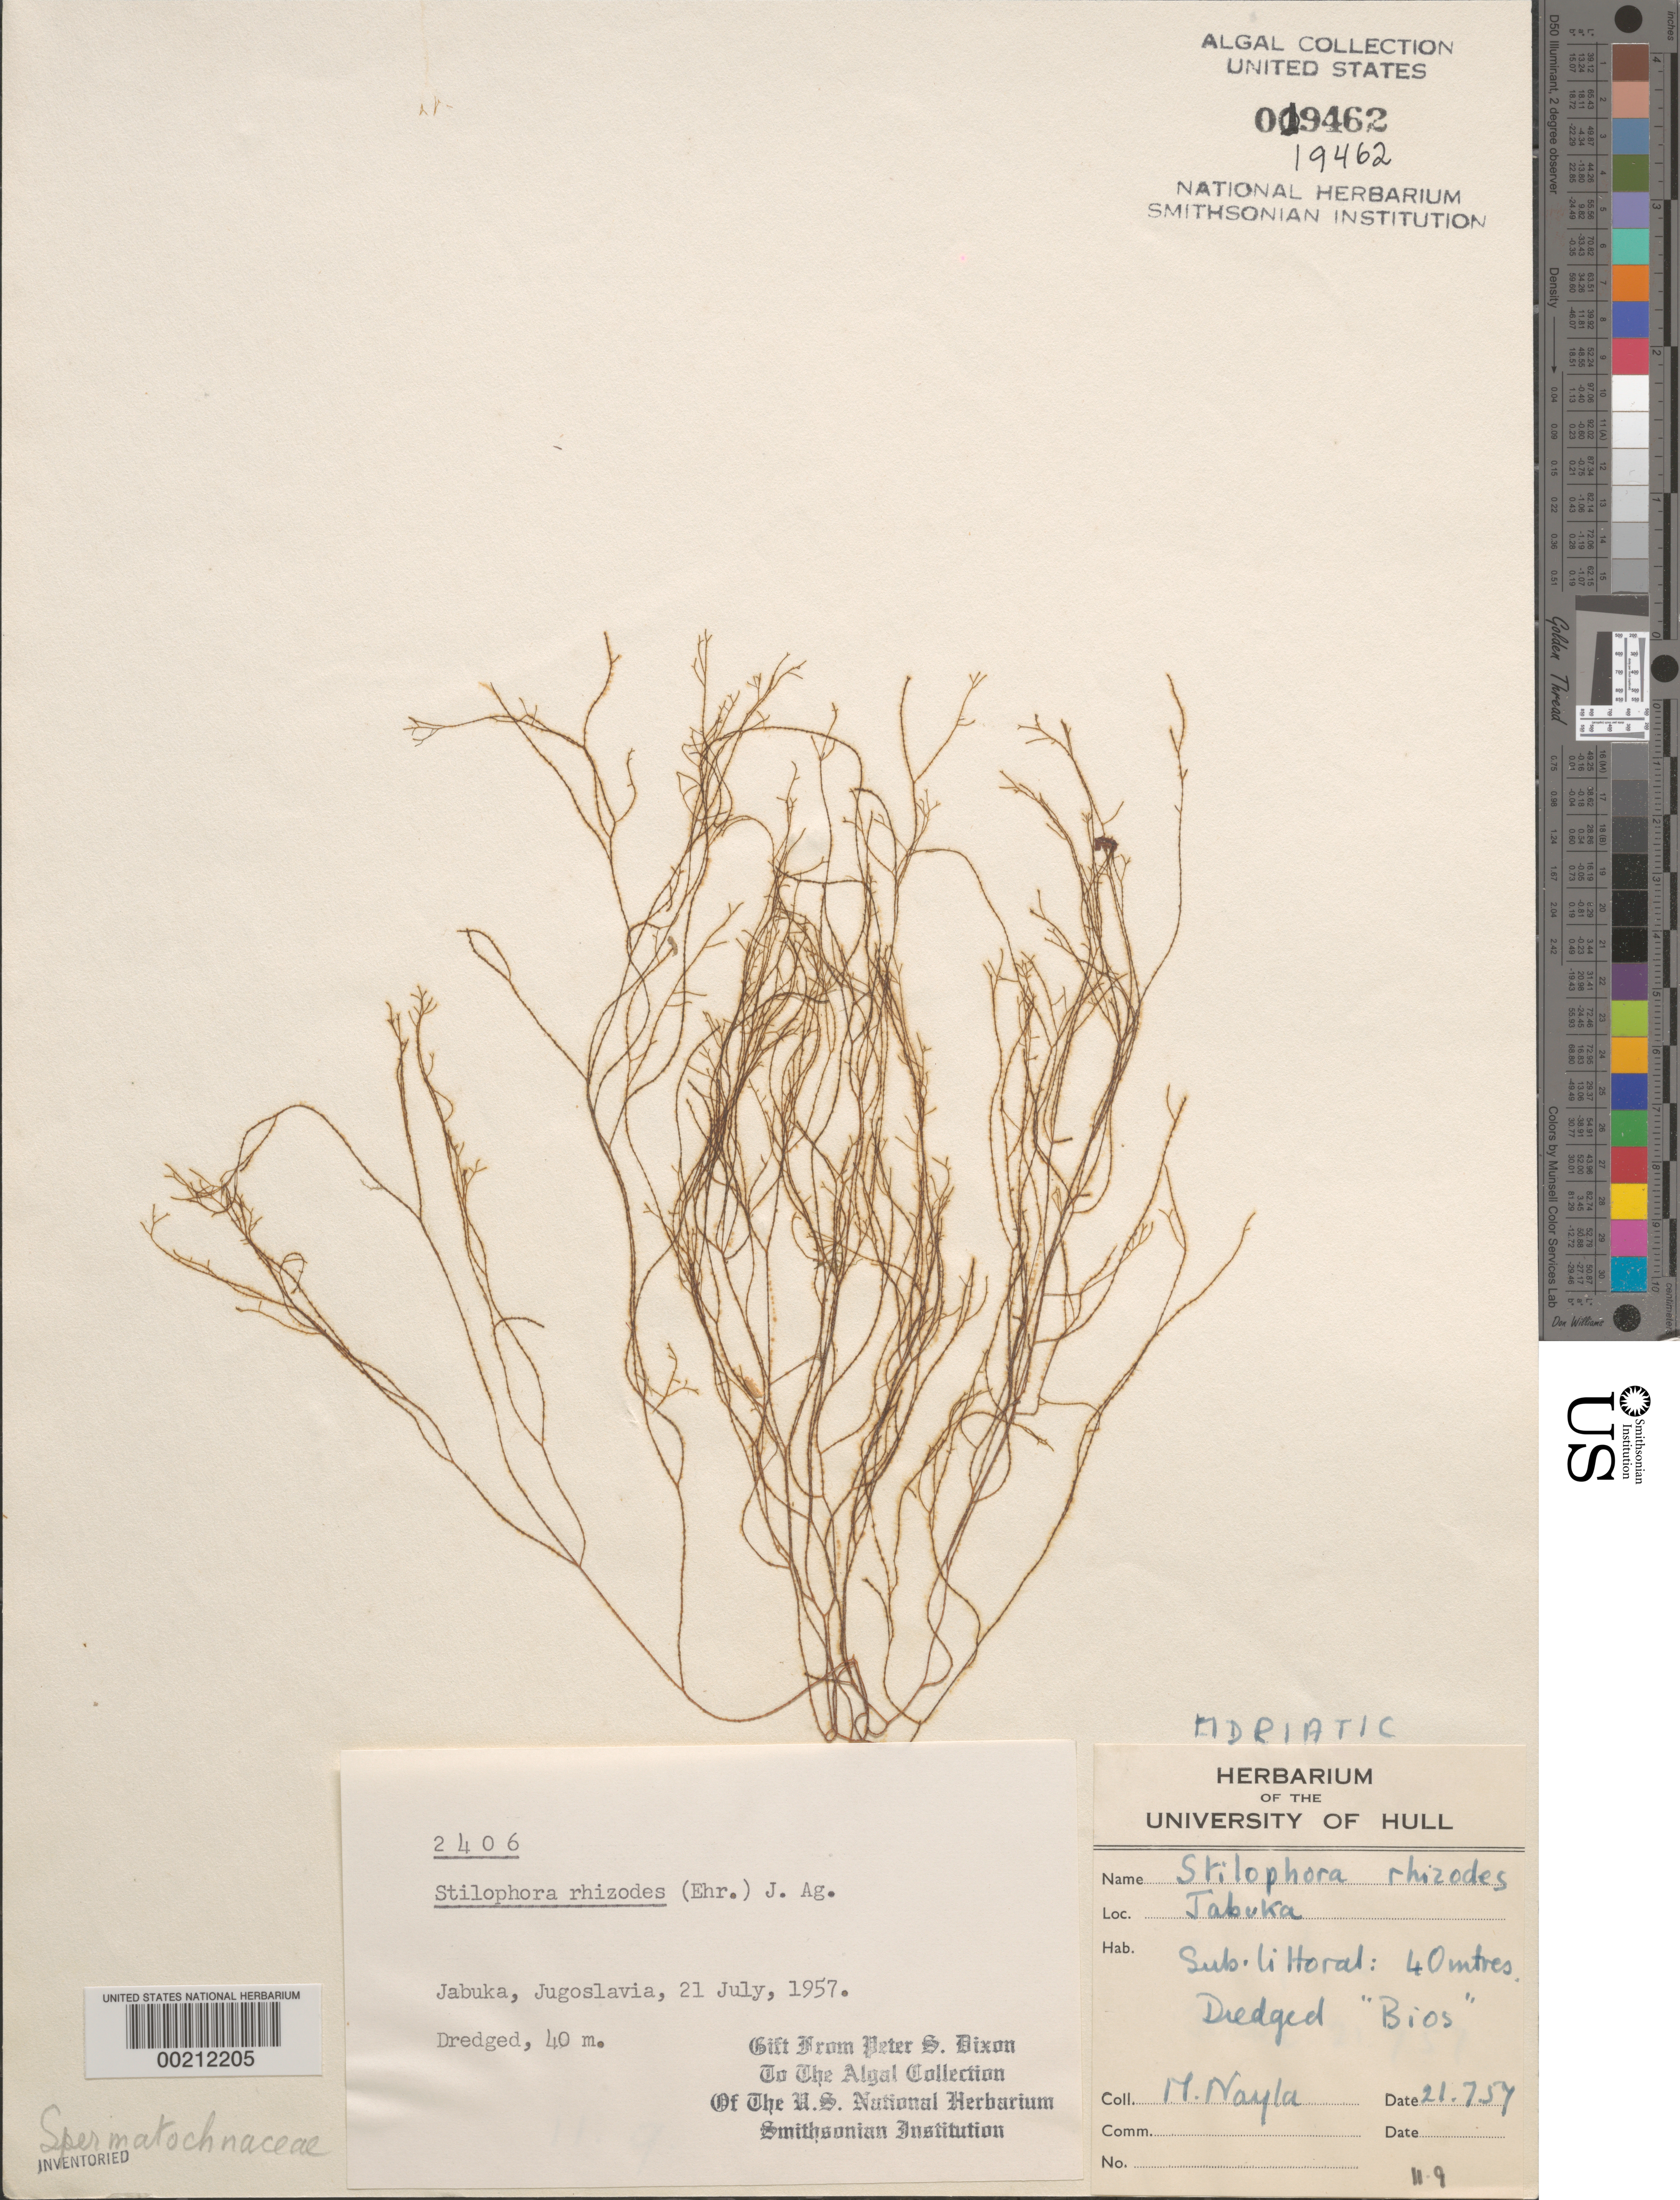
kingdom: Chromista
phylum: Ochrophyta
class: Phaeophyceae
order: Ectocarpales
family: Chordariaceae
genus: Stilophora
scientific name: Stilophora tenella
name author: (Esper) P.C. Silva in P.C. Silva et al.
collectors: M. Roberts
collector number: PSD 2406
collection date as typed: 21 Jul 1957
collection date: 1957-07-21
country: Croatia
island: Jabuka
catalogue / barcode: US 19462